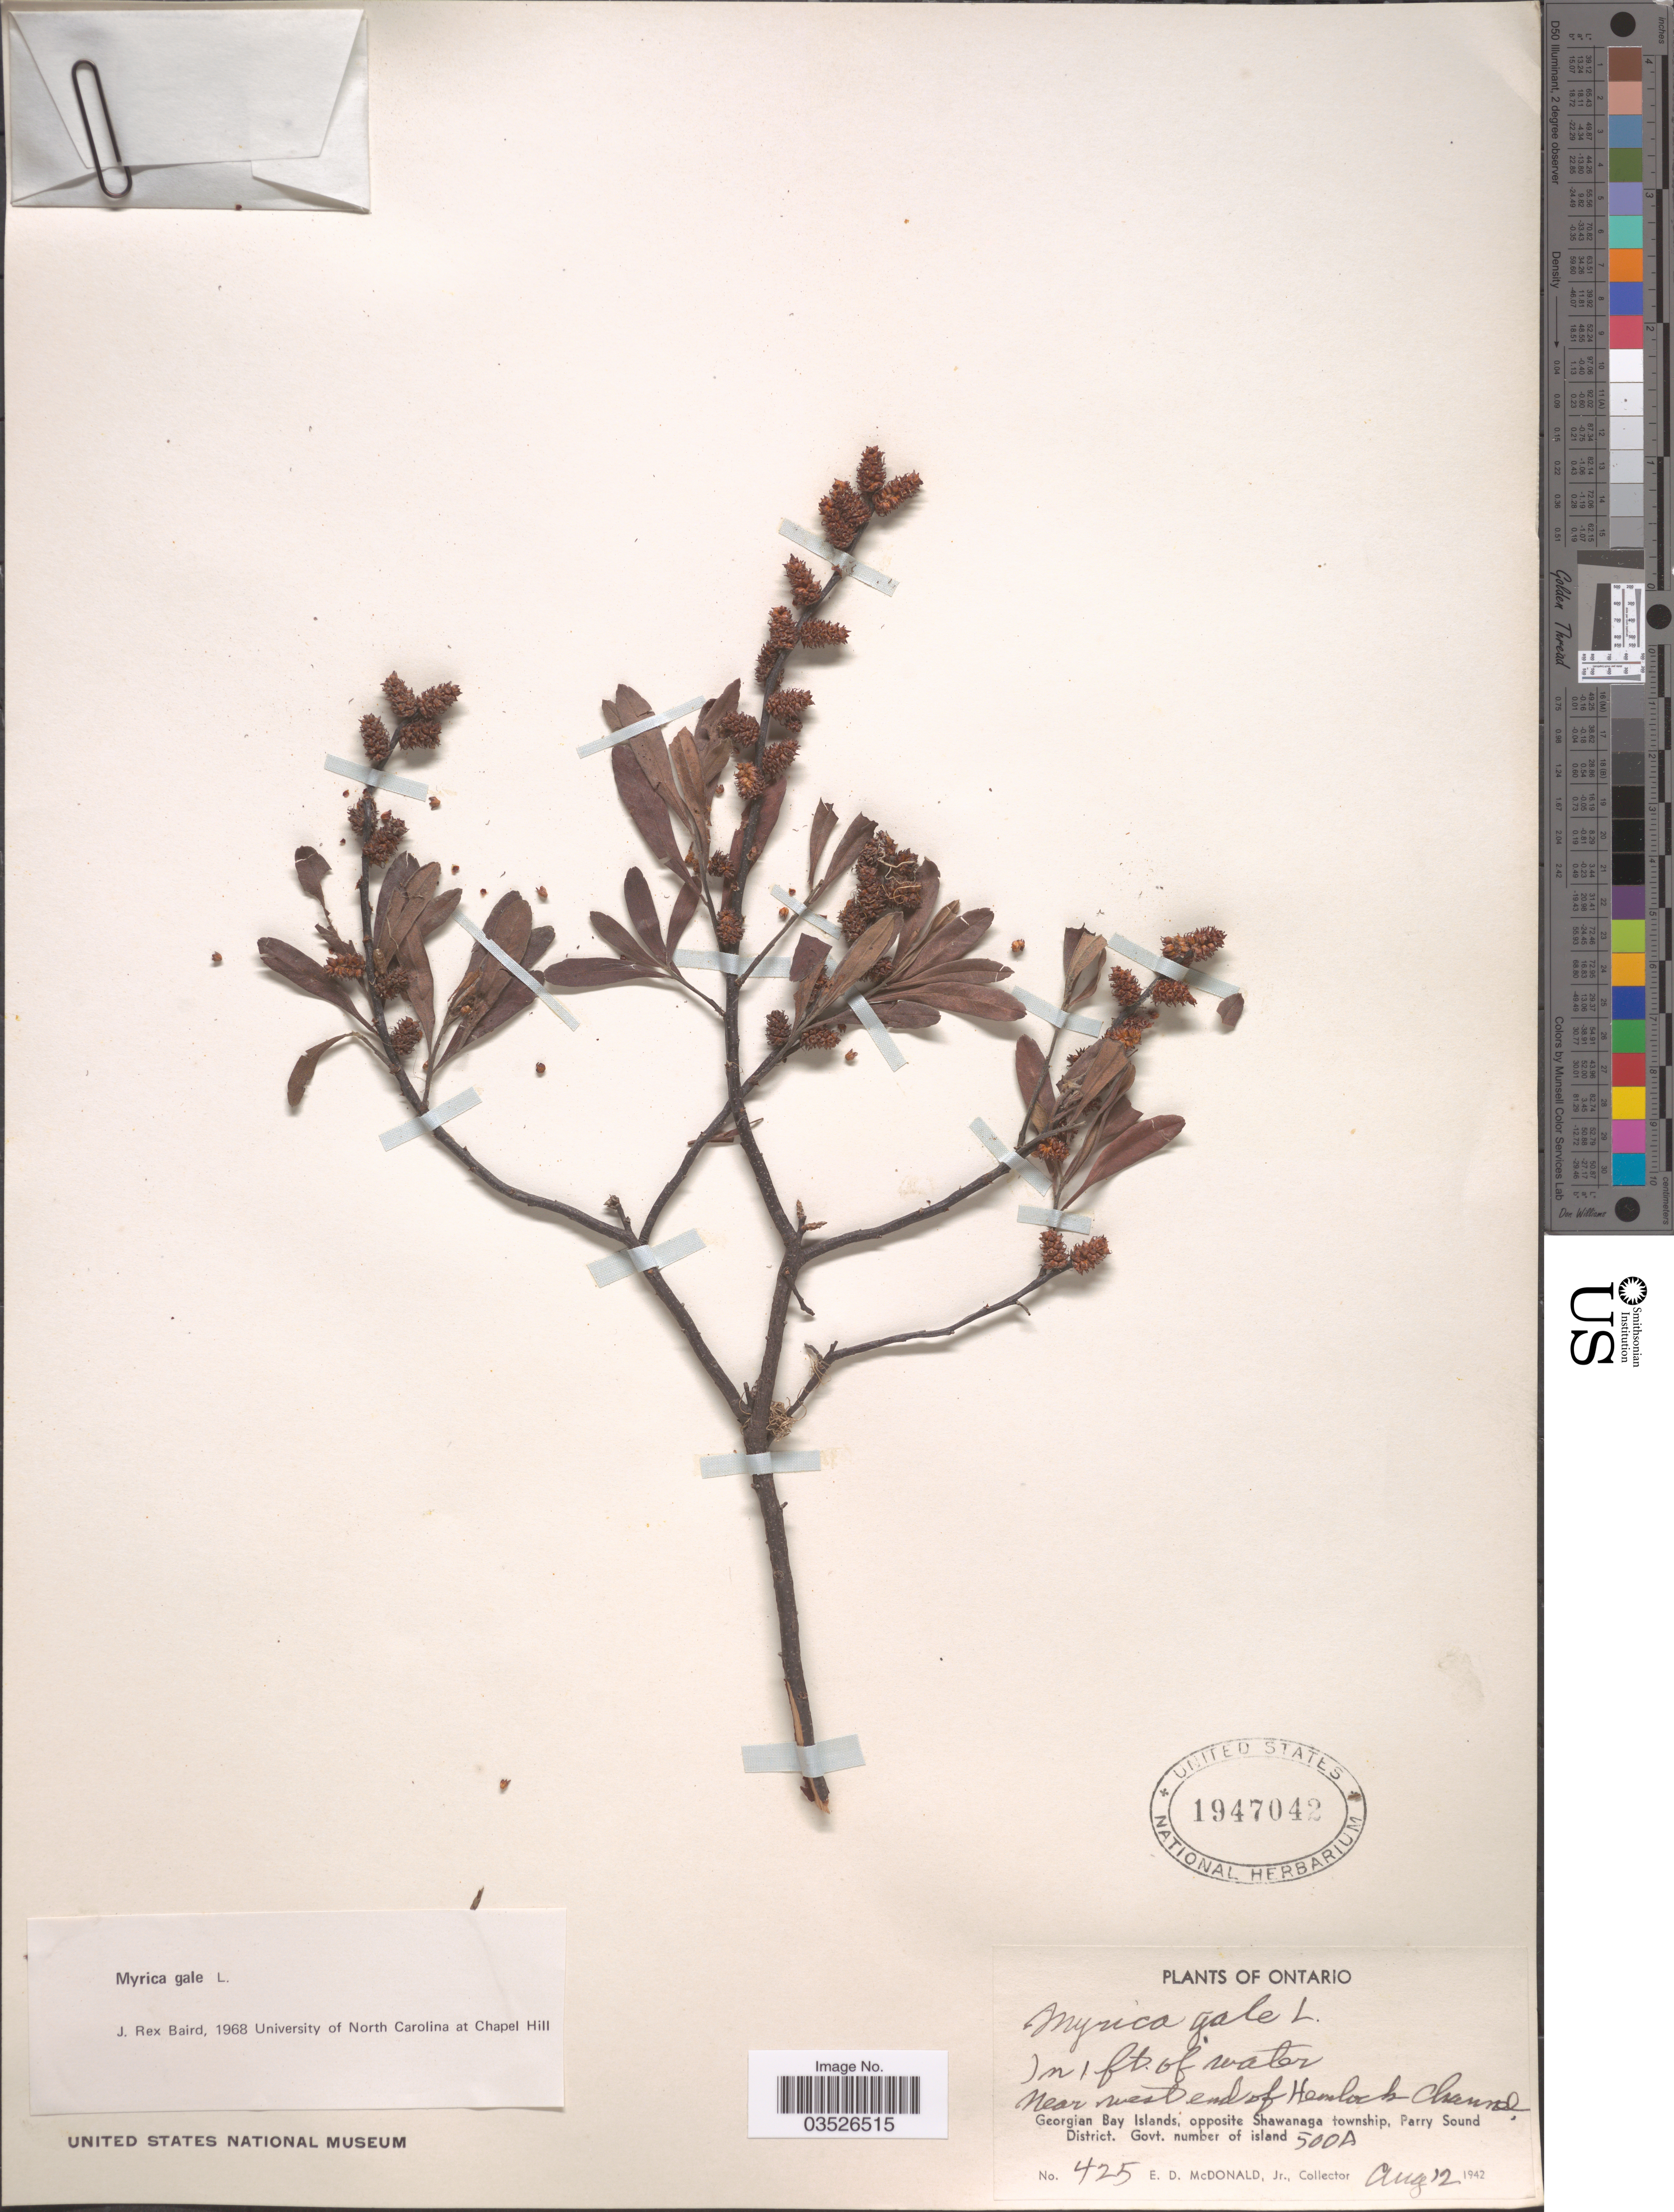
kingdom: Plantae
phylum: Tracheophyta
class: Magnoliopsida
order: Fagales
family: Myricaceae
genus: Myrica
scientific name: Myrica gale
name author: L.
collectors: E. D. McDonald Jr.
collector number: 425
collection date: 1942-08-12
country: Canada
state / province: Ontario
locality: Near west end of Hemlock Channel. Georgian Bay Islands, opposite Shawanaga township, Parry Sound District. Govt. number of island 500A.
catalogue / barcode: US 1947042